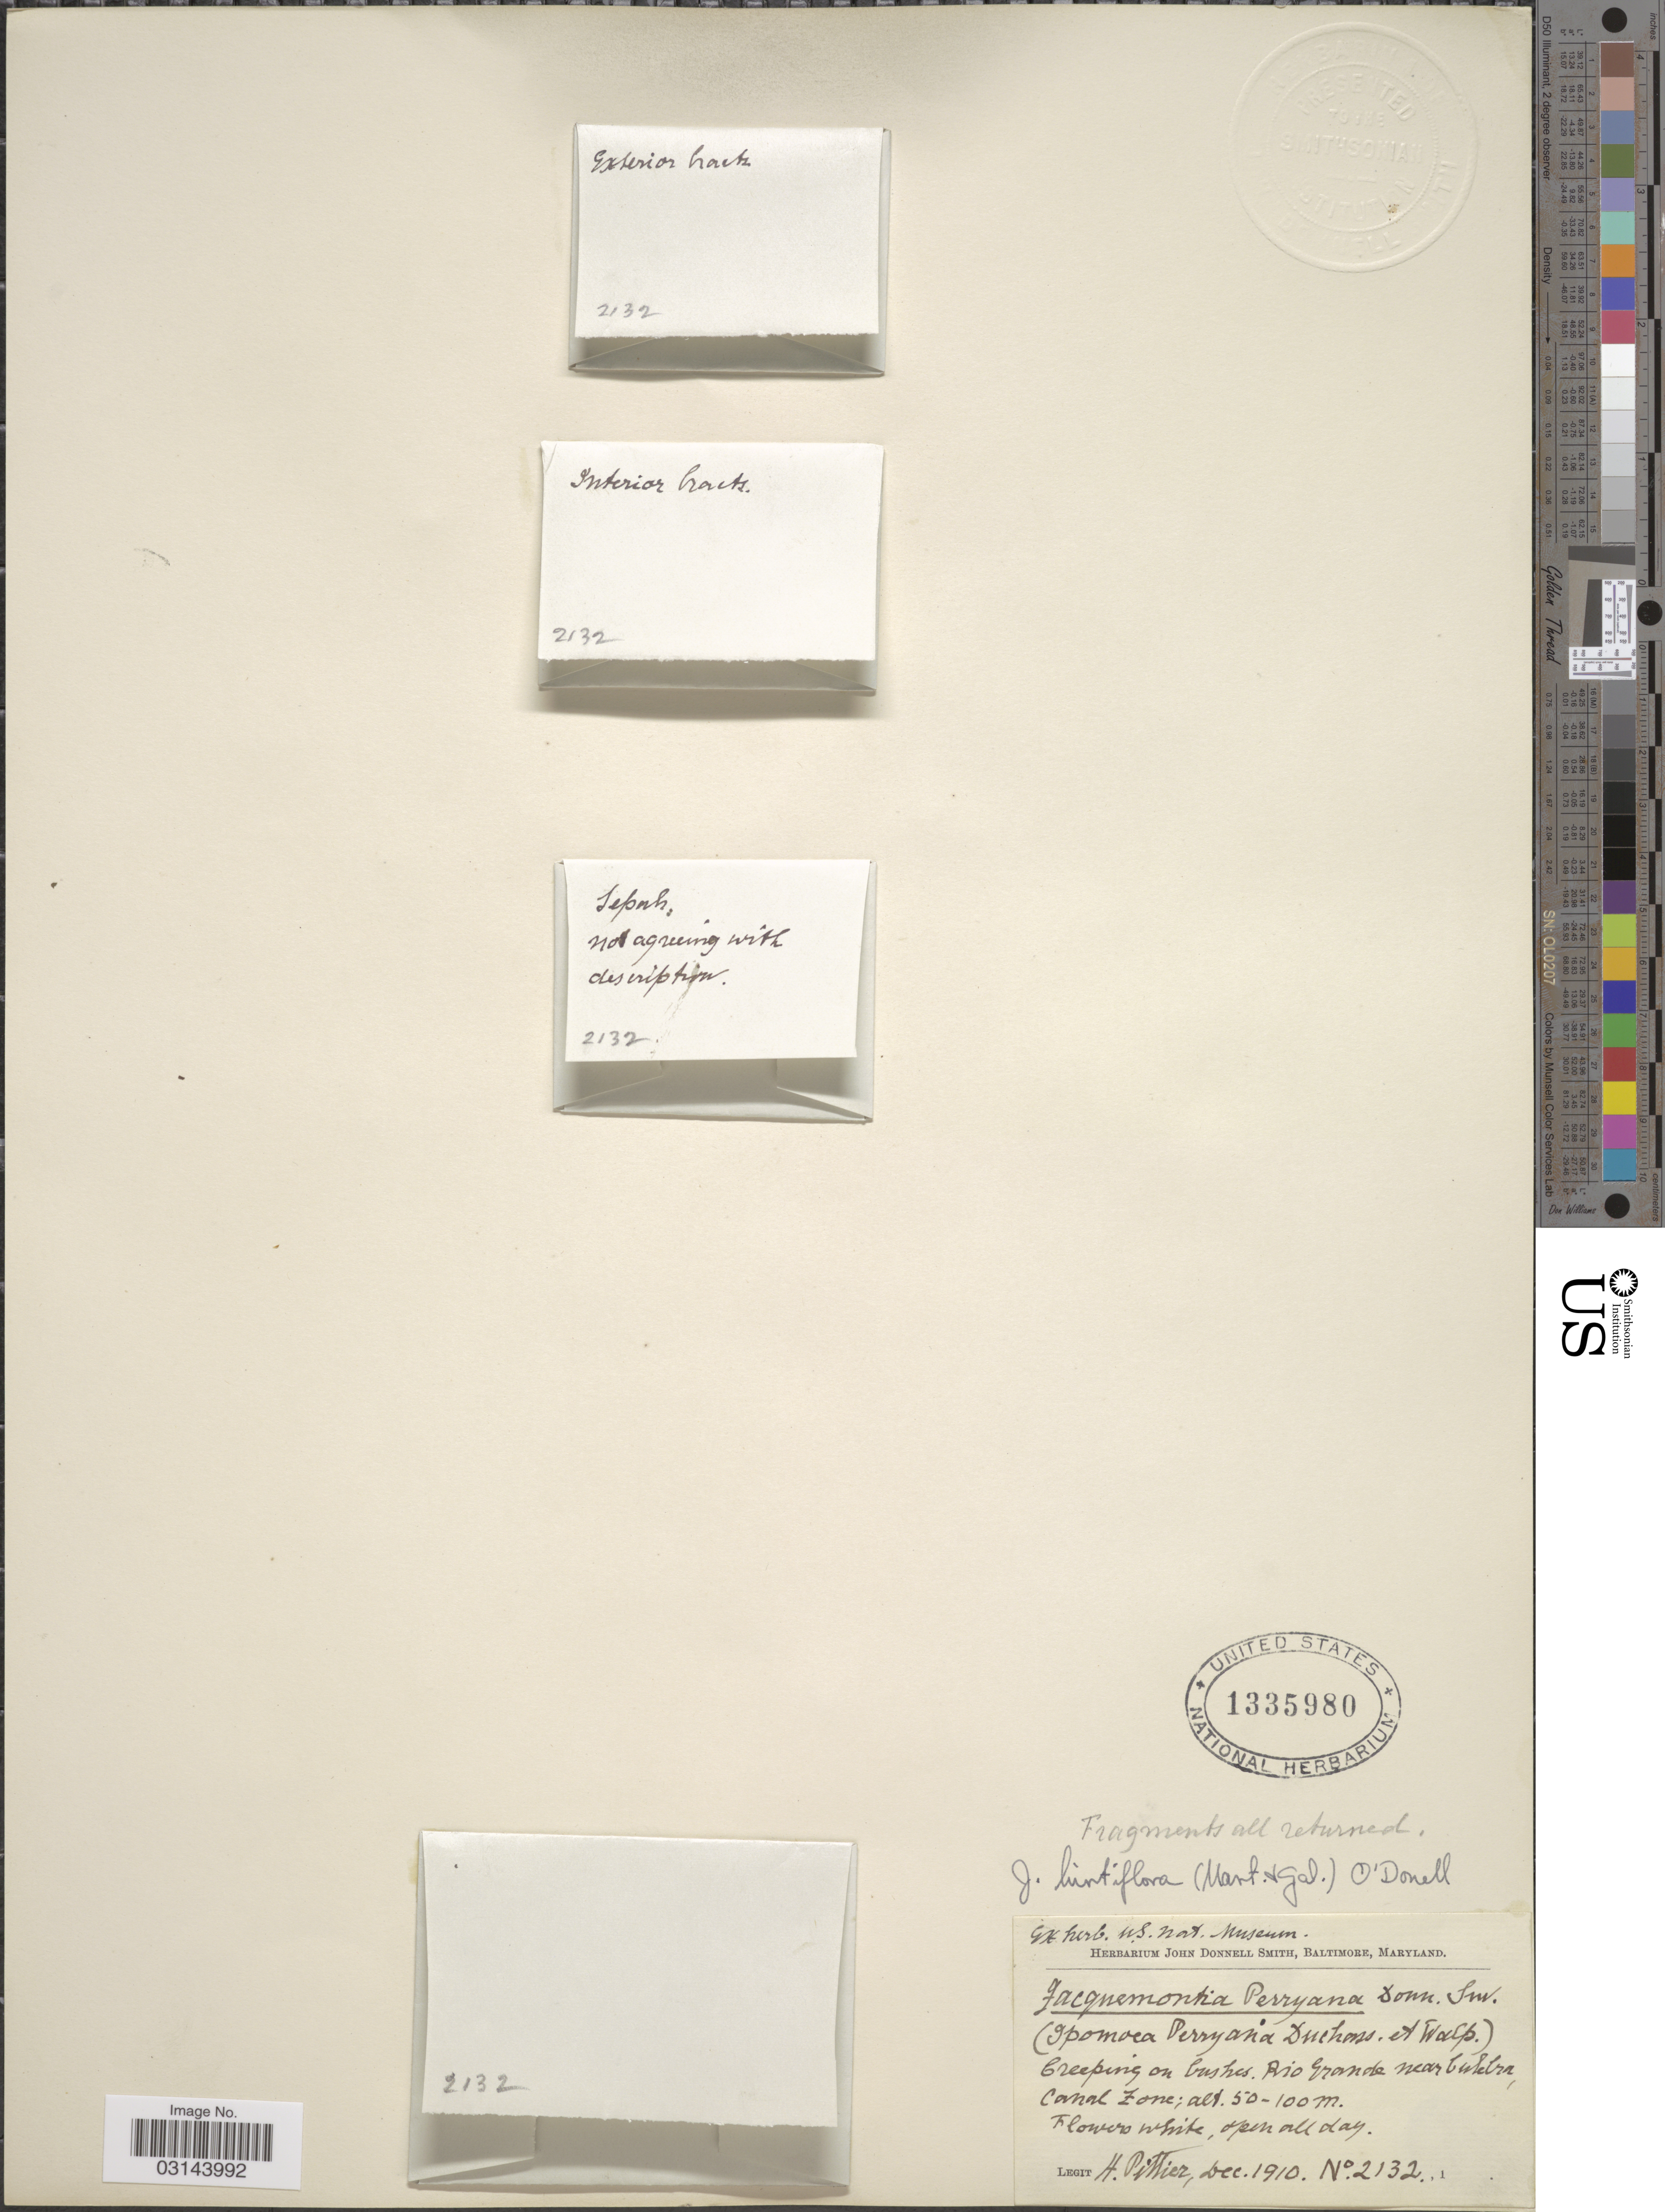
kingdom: Plantae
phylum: Tracheophyta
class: Magnoliopsida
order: Solanales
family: Convolvulaceae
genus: Jacquemontia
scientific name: Jacquemontia hirtiflora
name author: (M. Martens & Galeotti) O'Donell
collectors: H. F. Pittier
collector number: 2132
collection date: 1910-12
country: Panama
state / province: Colón / Panamá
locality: Rio Grande near Culebra, Canal Zone.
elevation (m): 50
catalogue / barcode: US 1335980